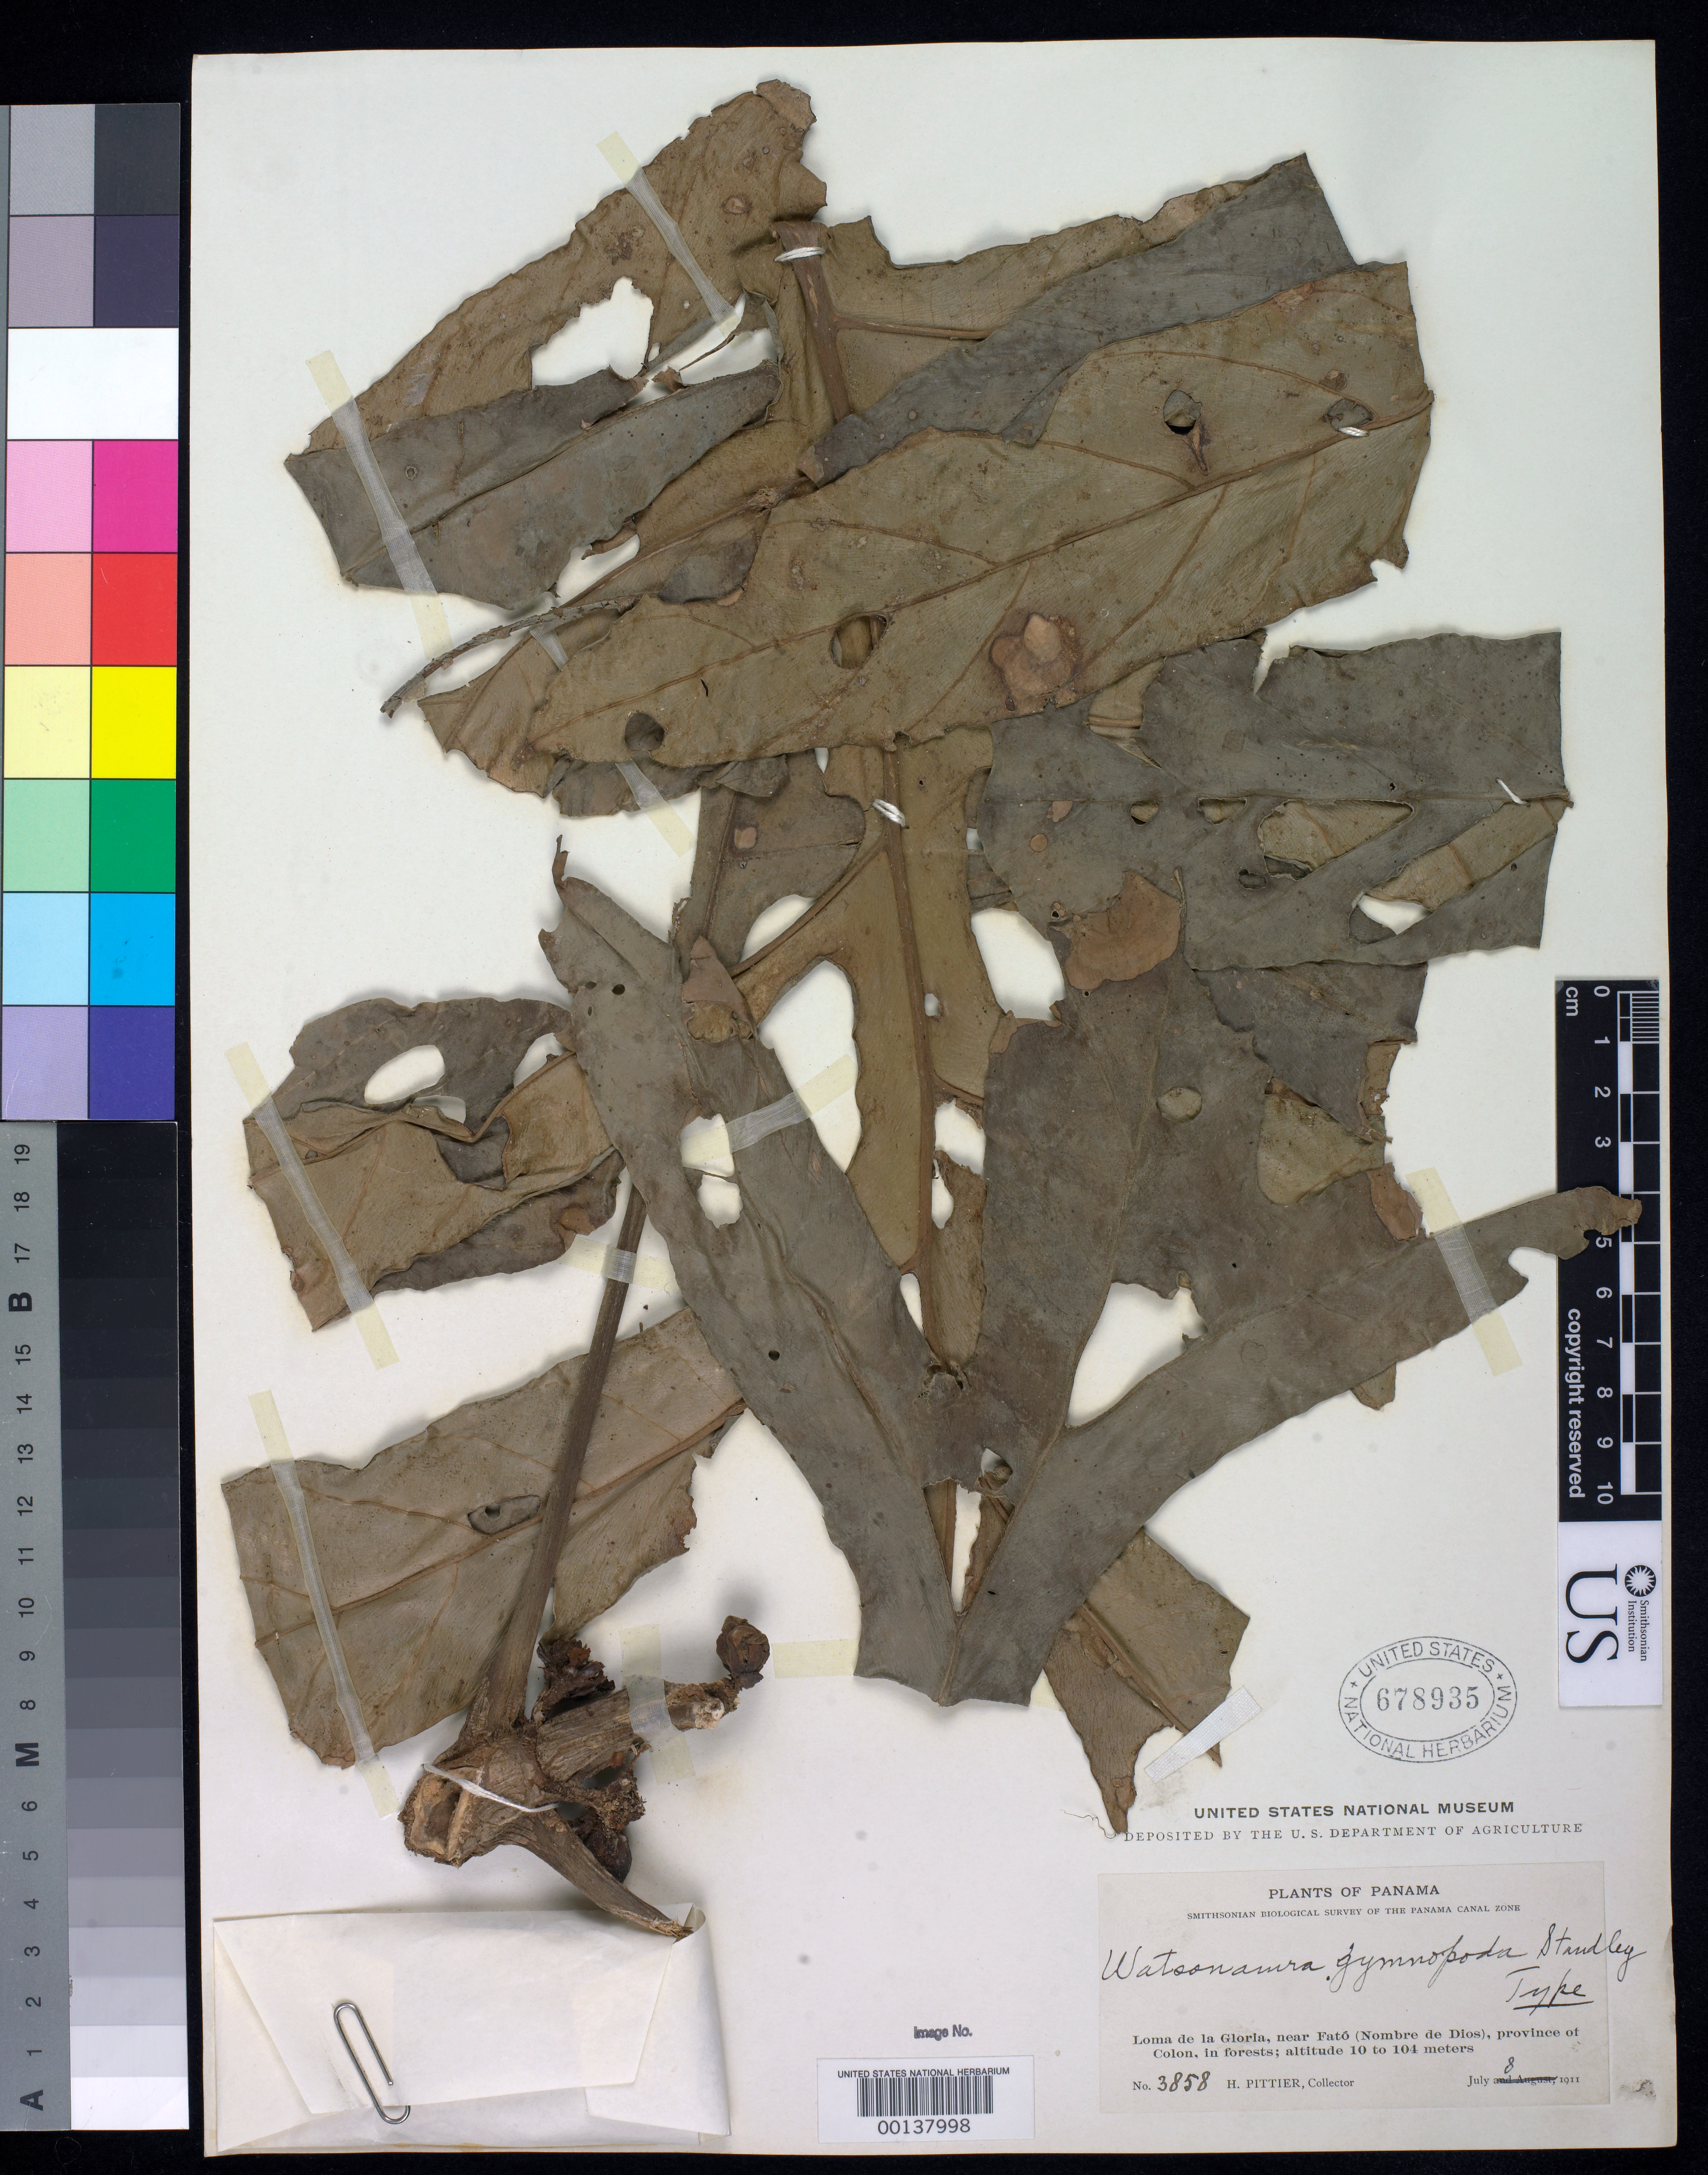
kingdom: Plantae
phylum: Tracheophyta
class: Magnoliopsida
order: Gentianales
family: Rubiaceae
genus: Watsonamra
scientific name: Watsonamra gymnopoda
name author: Standl.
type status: Holotype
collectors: H. F. Pittier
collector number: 3858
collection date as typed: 08 Jul 1911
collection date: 1911-07-08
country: Panama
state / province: Colón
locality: Loma de La Gloria, near Fato.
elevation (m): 10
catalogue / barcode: US 678935